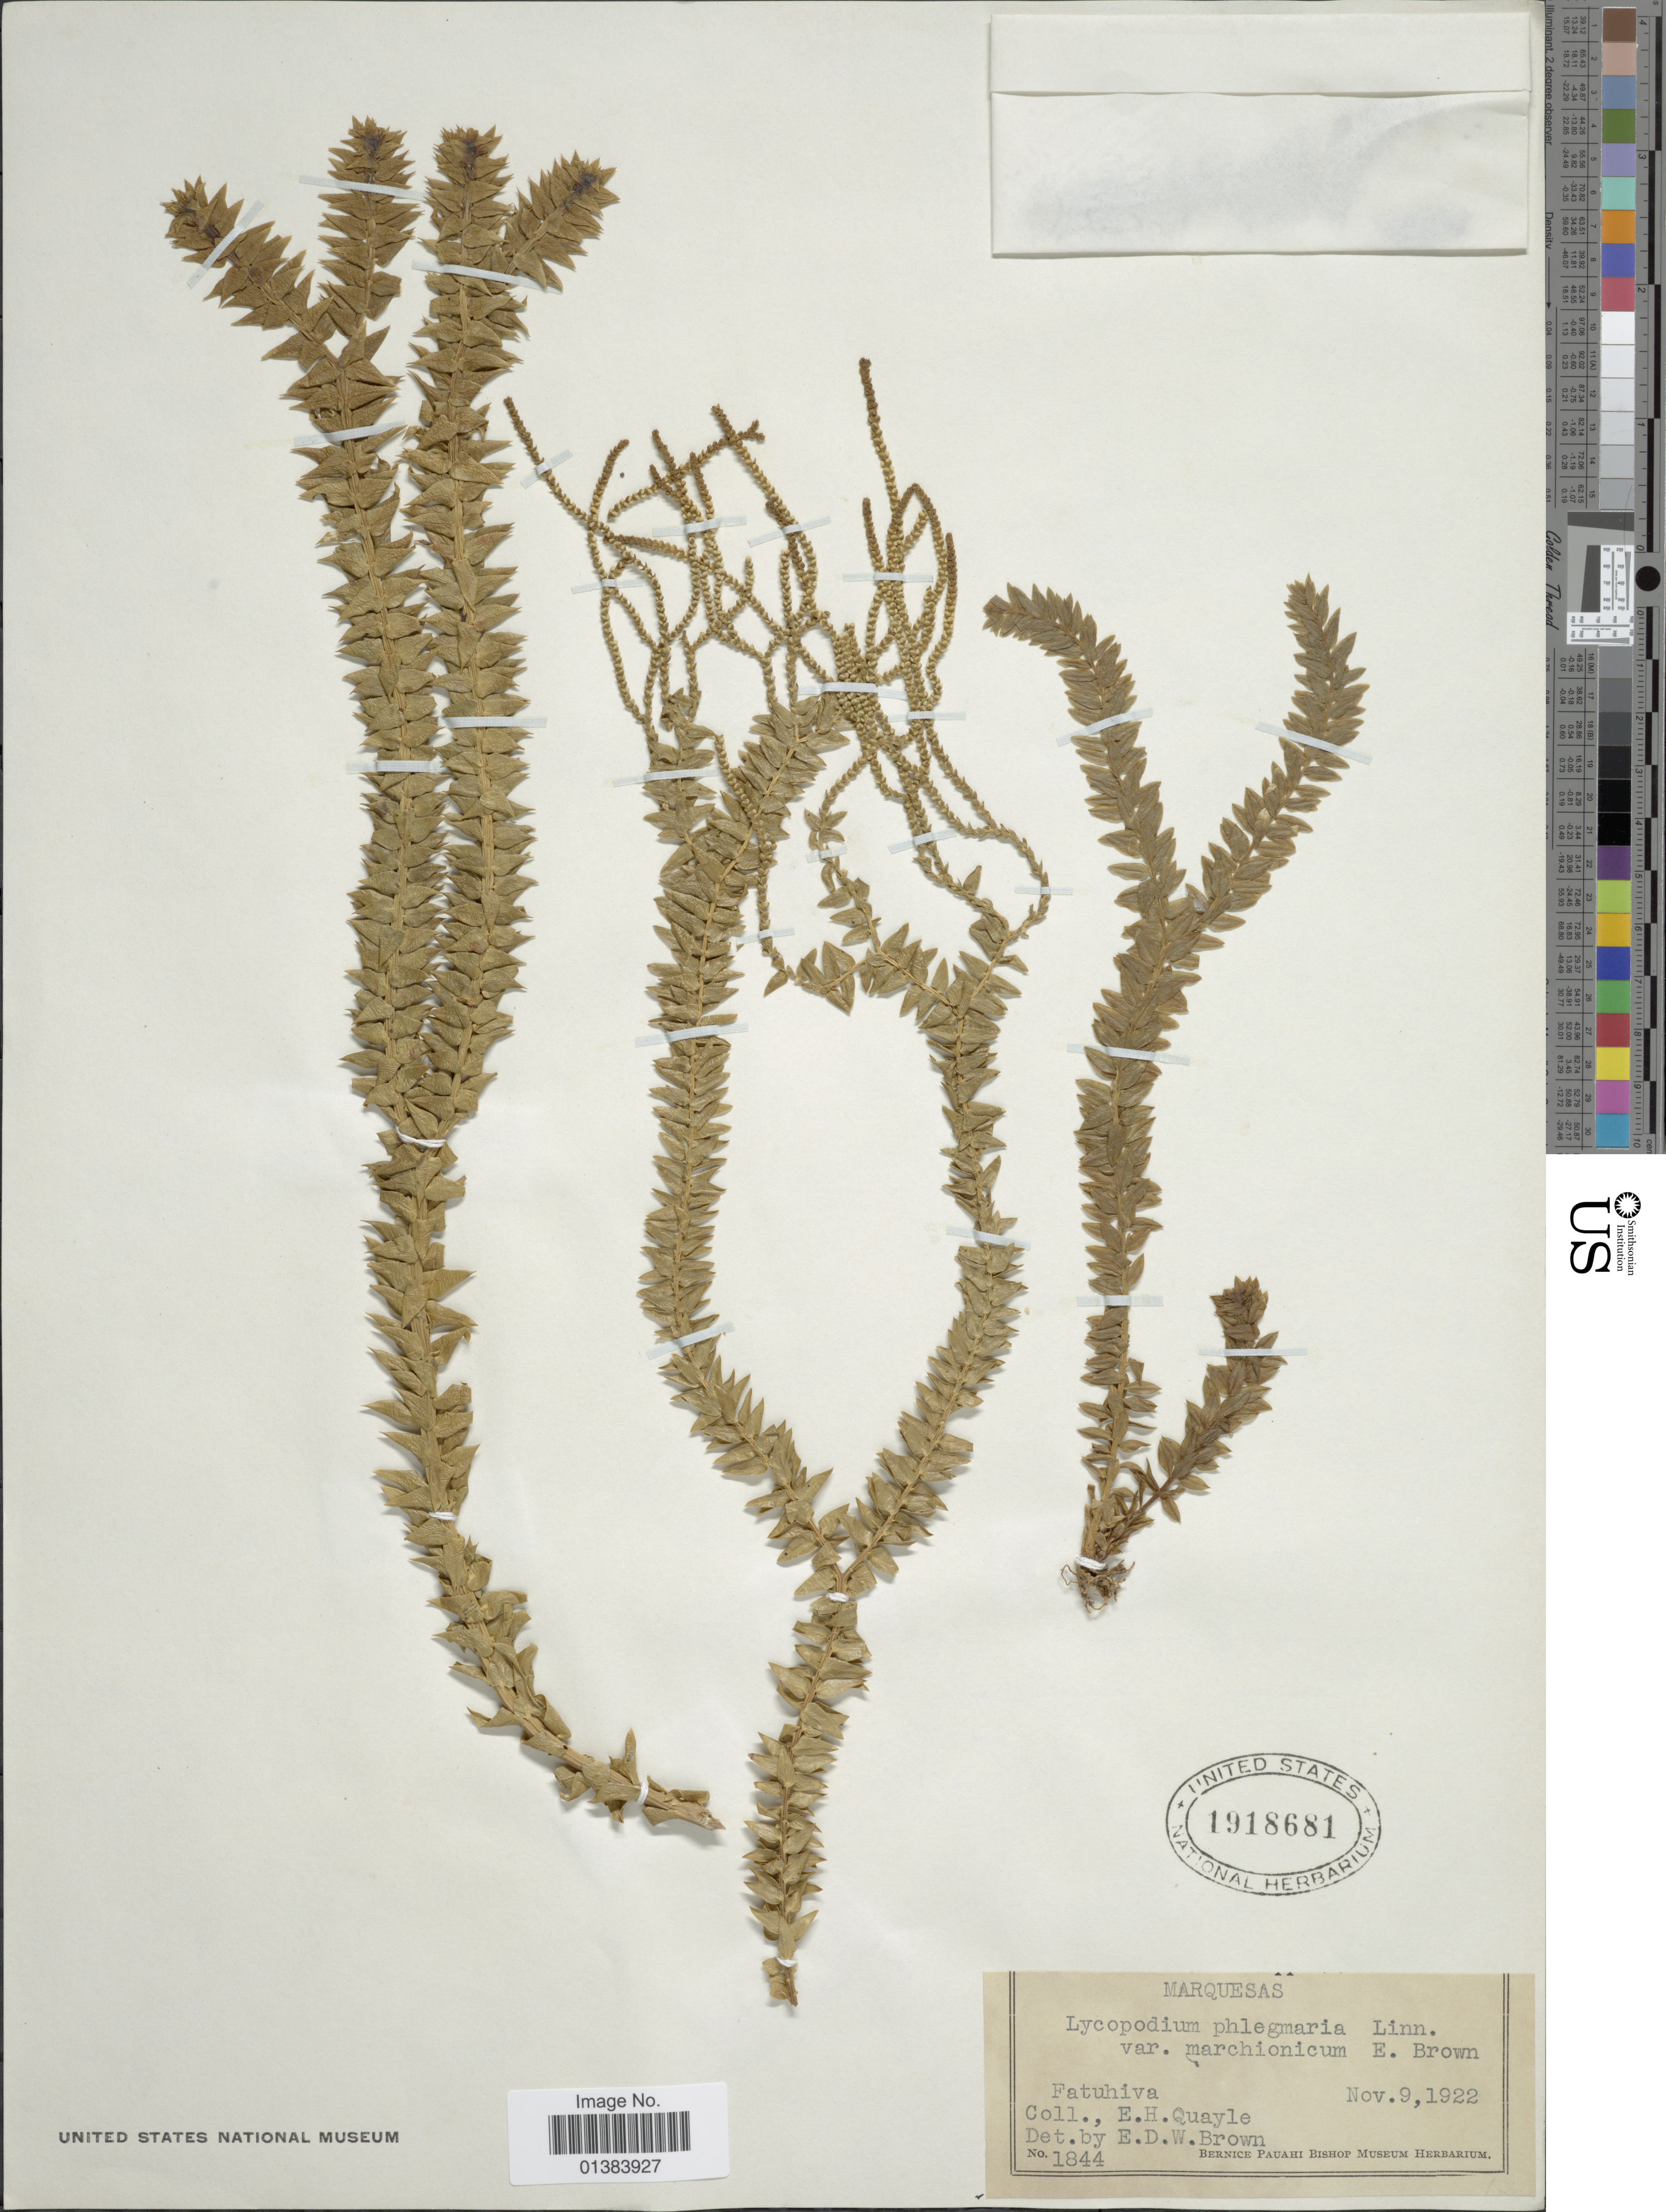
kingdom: Plantae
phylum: Tracheophyta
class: Lycopodiopsida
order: Lycopodiales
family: Lycopodiaceae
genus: Phlegmariurus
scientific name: Phlegmariurus australis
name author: (Willd.) A. R. Field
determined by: Wagner, W. L., (BOT), Smithsonian Institution - National Museum of Natural History (UNITED STATES)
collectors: E. Quayle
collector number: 1844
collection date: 1922-11-09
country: French Polynesia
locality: Marquesas, Fatuhiva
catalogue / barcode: US 1918681